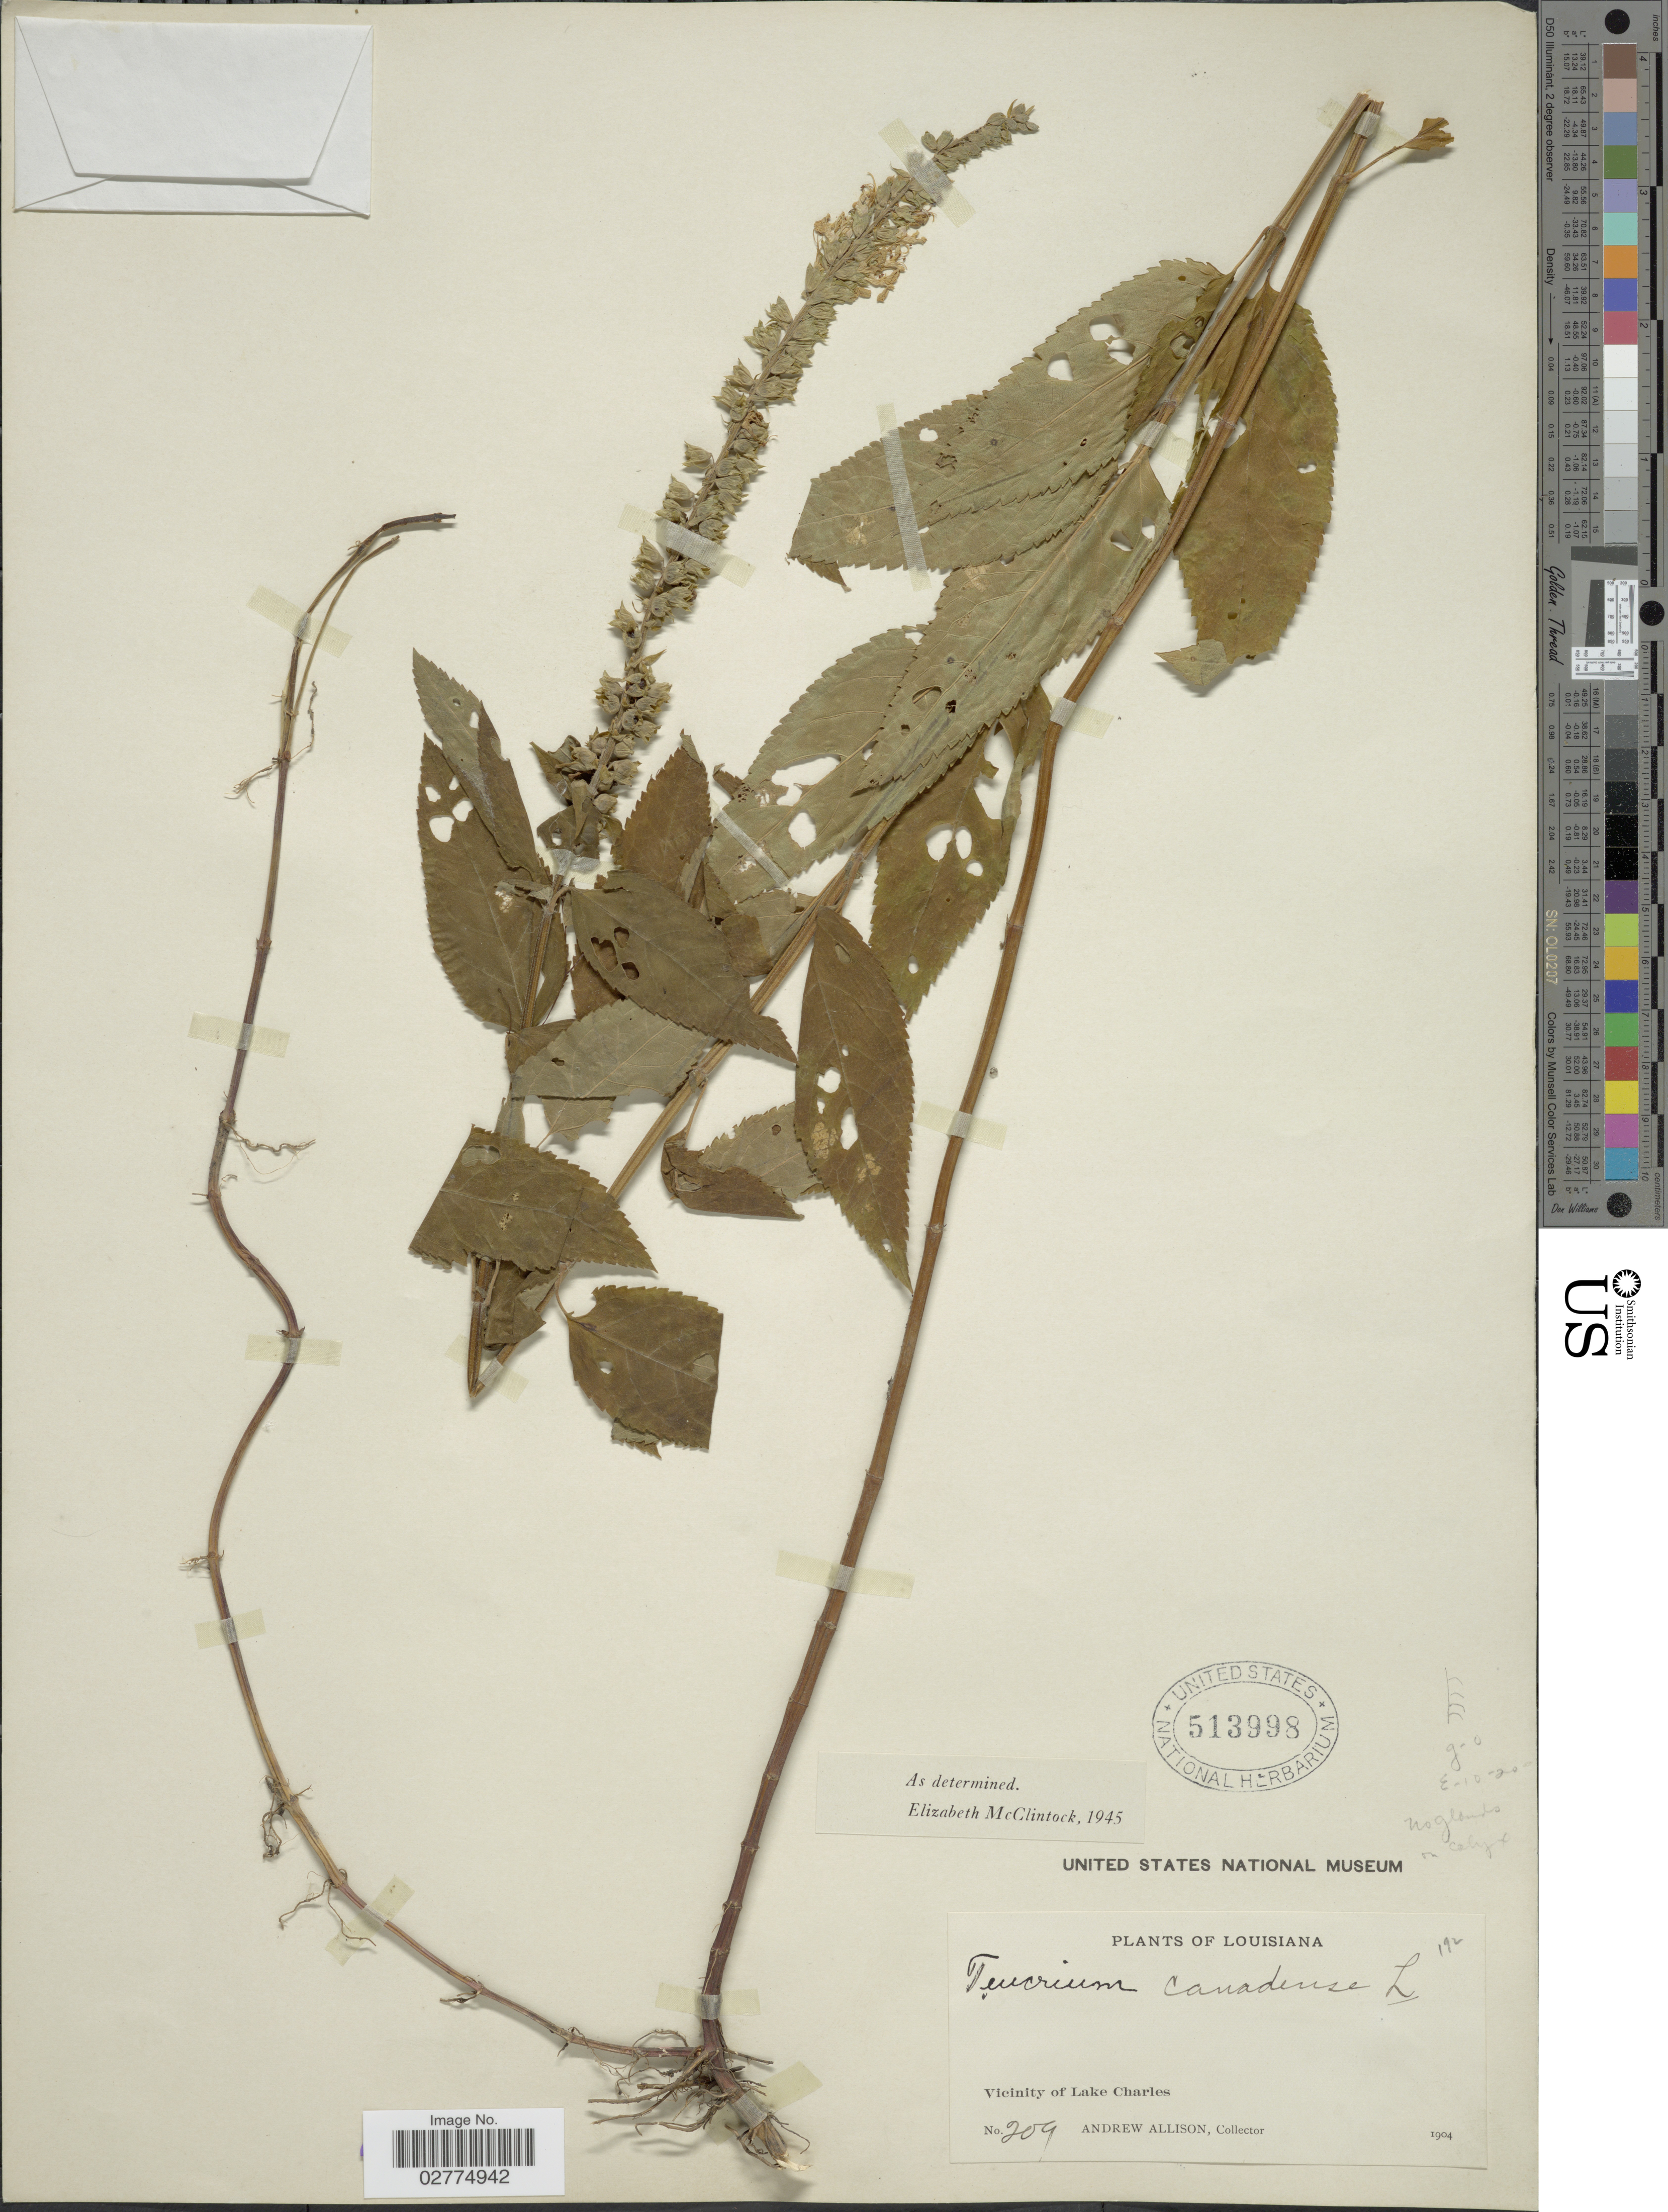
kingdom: Plantae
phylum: Tracheophyta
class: Magnoliopsida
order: Lamiales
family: Lamiaceae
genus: Teucrium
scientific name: Teucrium canadense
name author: L.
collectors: A. Allison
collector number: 209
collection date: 1904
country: United States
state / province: Louisiana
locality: Vicinity of Lake Charles.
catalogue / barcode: US 513998